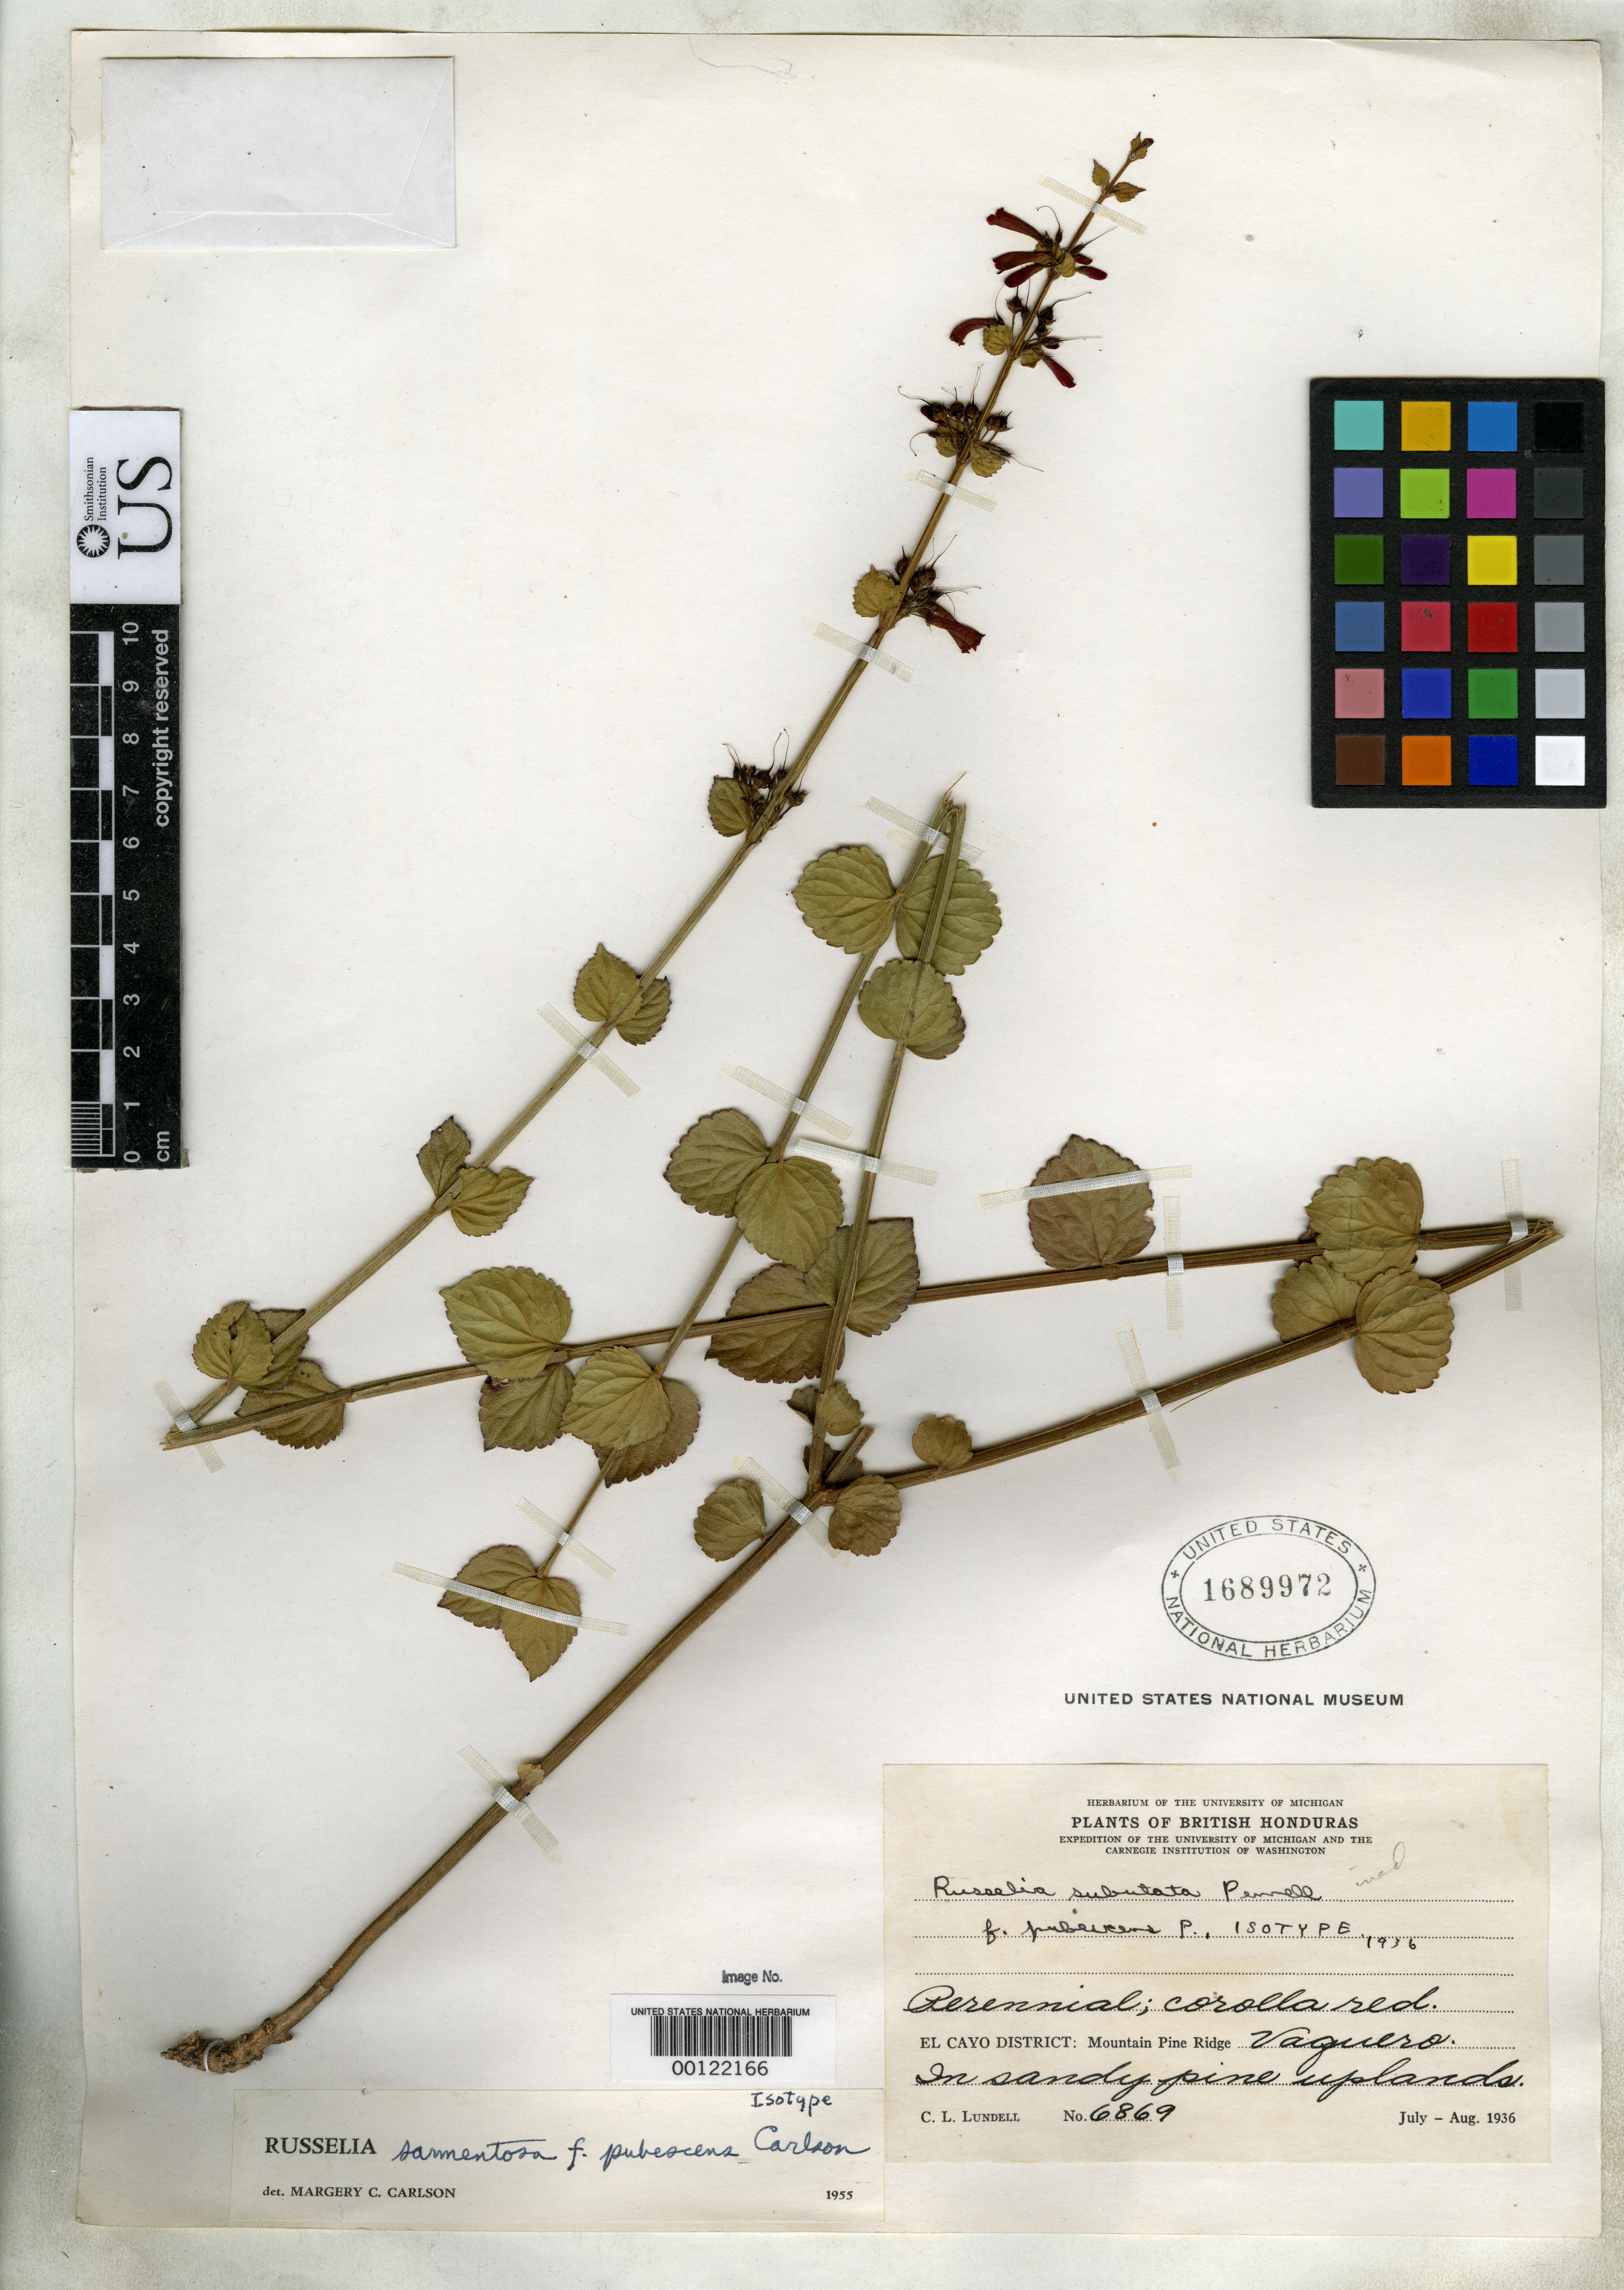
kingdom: Plantae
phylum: Tracheophyta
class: Magnoliopsida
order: Lamiales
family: Plantaginaceae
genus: Russelia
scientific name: Russelia sarmentosa f. pubescens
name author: Carlson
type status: Isotype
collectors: C. L. Lundell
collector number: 6869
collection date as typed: Jul 1936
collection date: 1936-07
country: Belize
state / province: Cayo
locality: El Cayo; Vaquero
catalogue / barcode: US 1689972